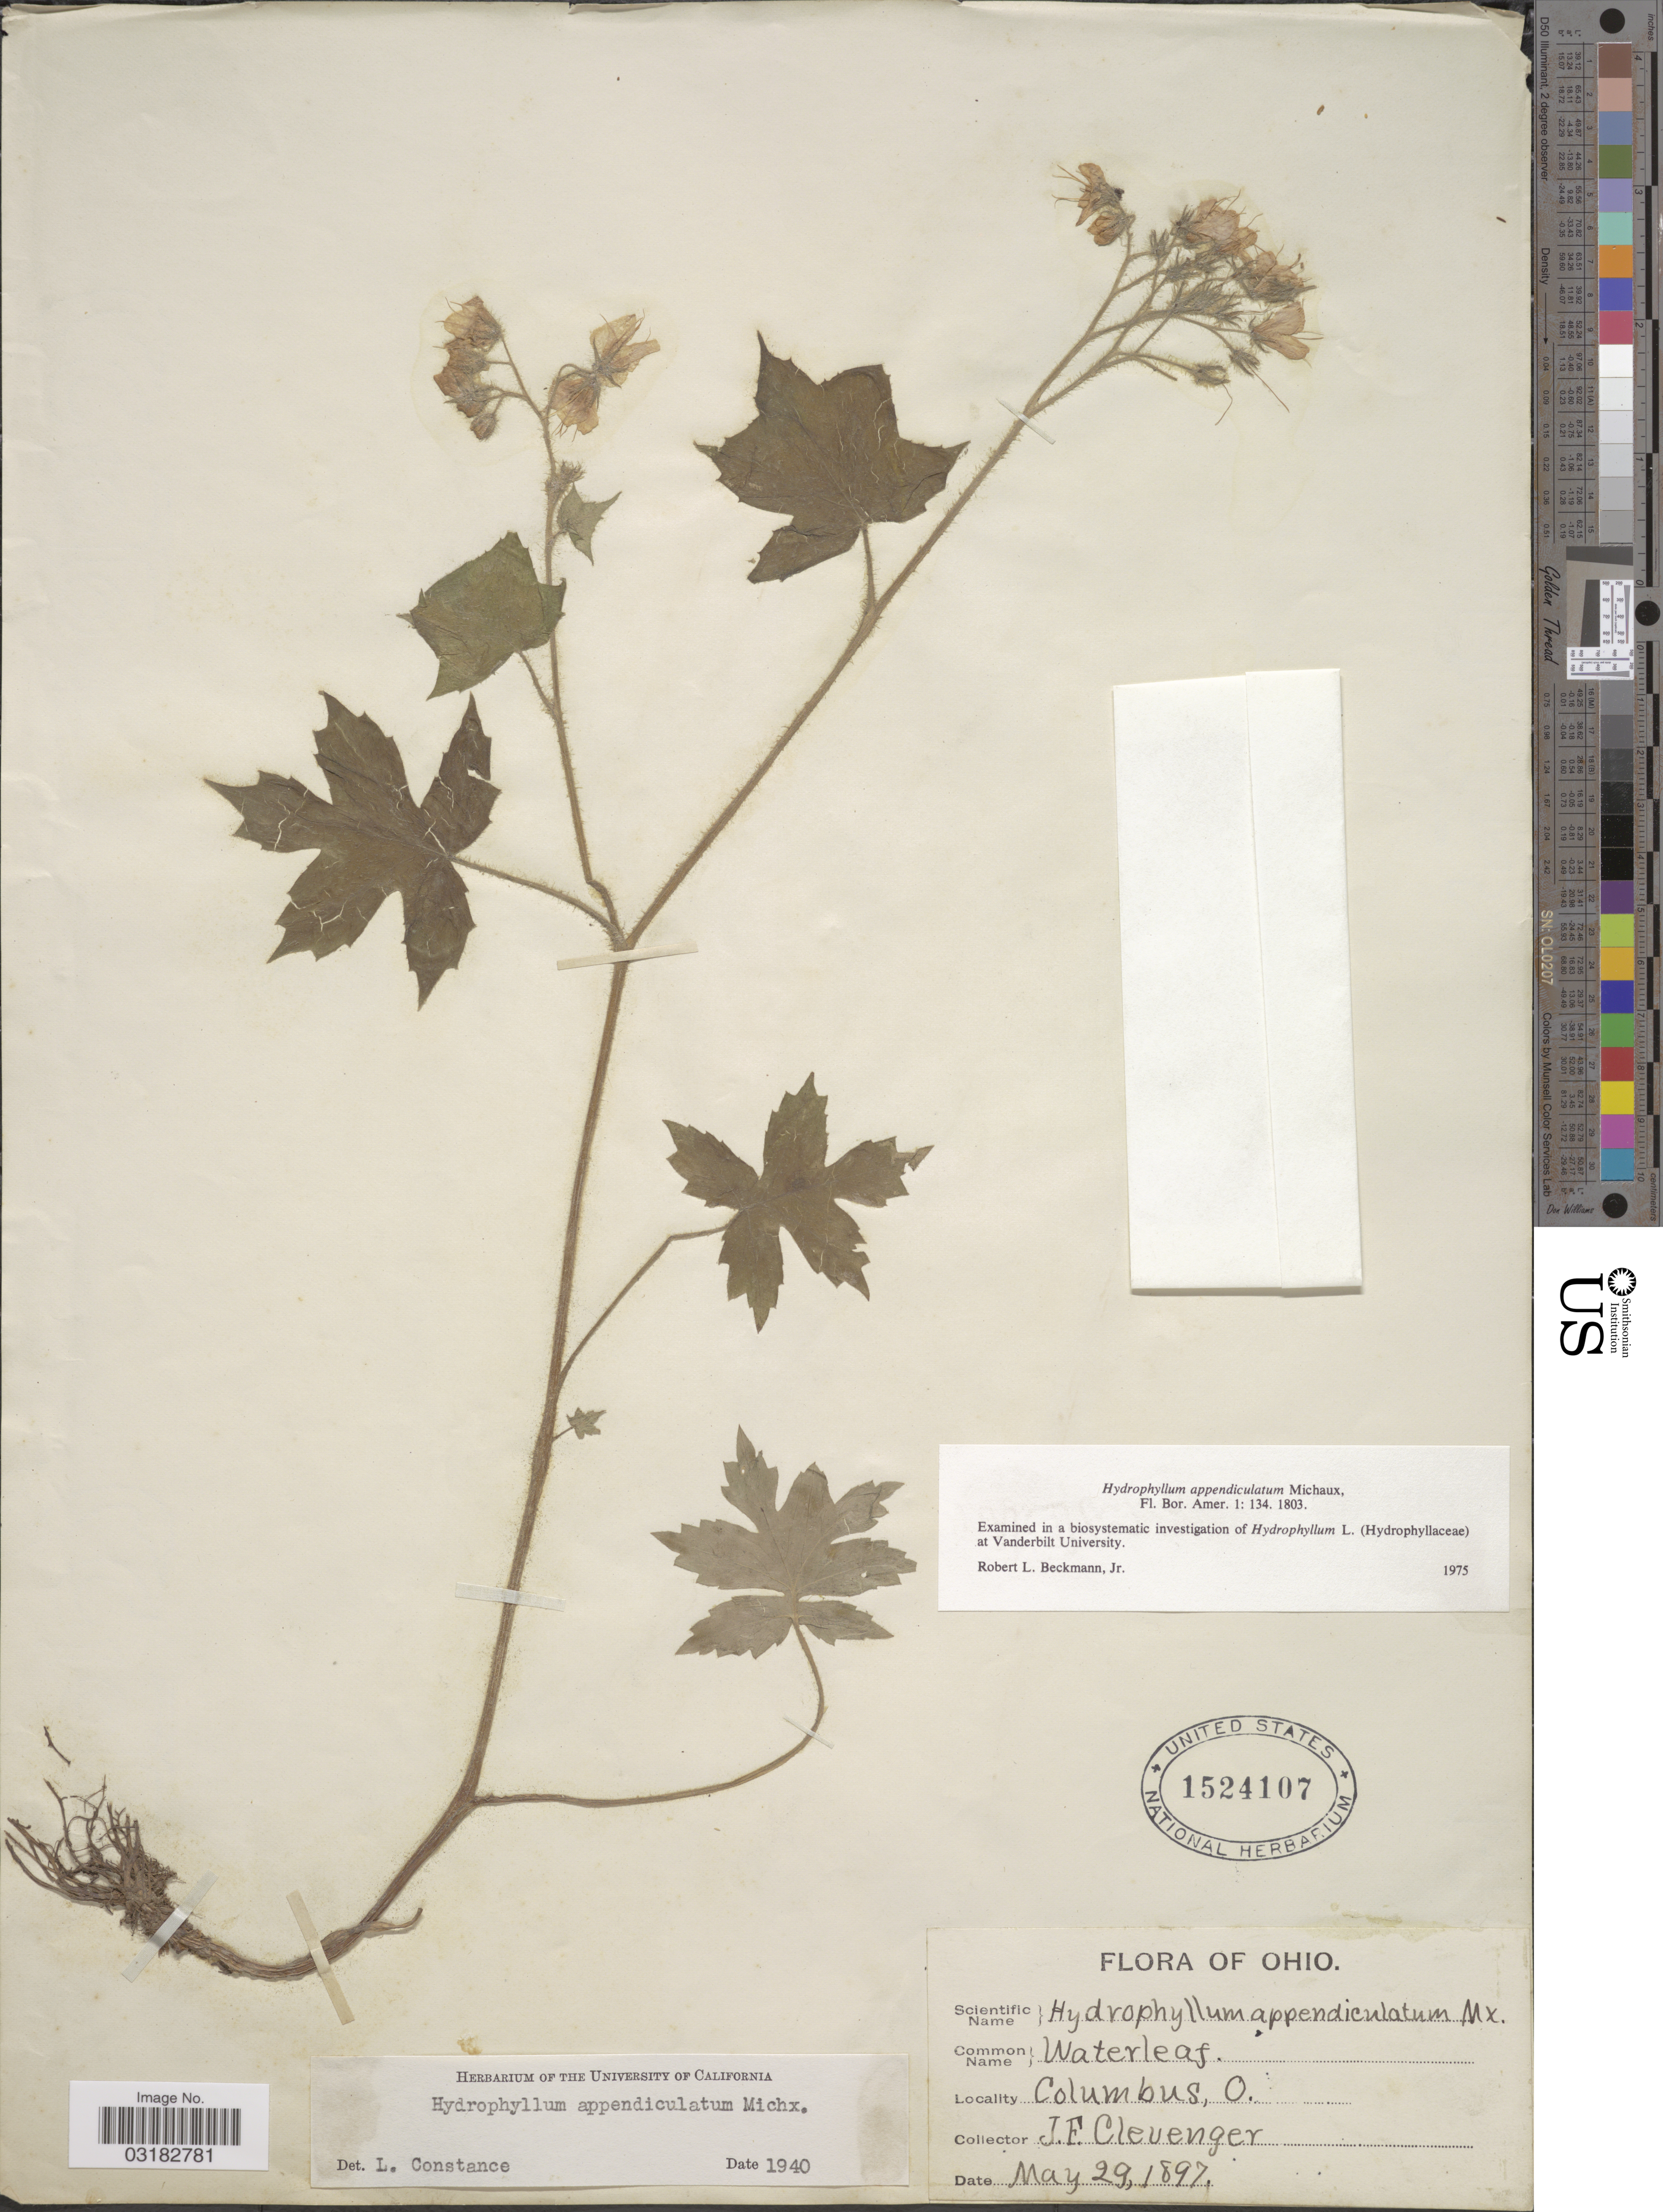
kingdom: Plantae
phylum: Tracheophyta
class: Magnoliopsida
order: Boraginales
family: Hydrophyllaceae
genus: Hydrophyllum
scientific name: Hydrophyllum appendiculatum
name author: Michx.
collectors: J. F. Clevenger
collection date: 1897-05-29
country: United States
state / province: Ohio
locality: Columbus.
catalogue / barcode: US 1524107